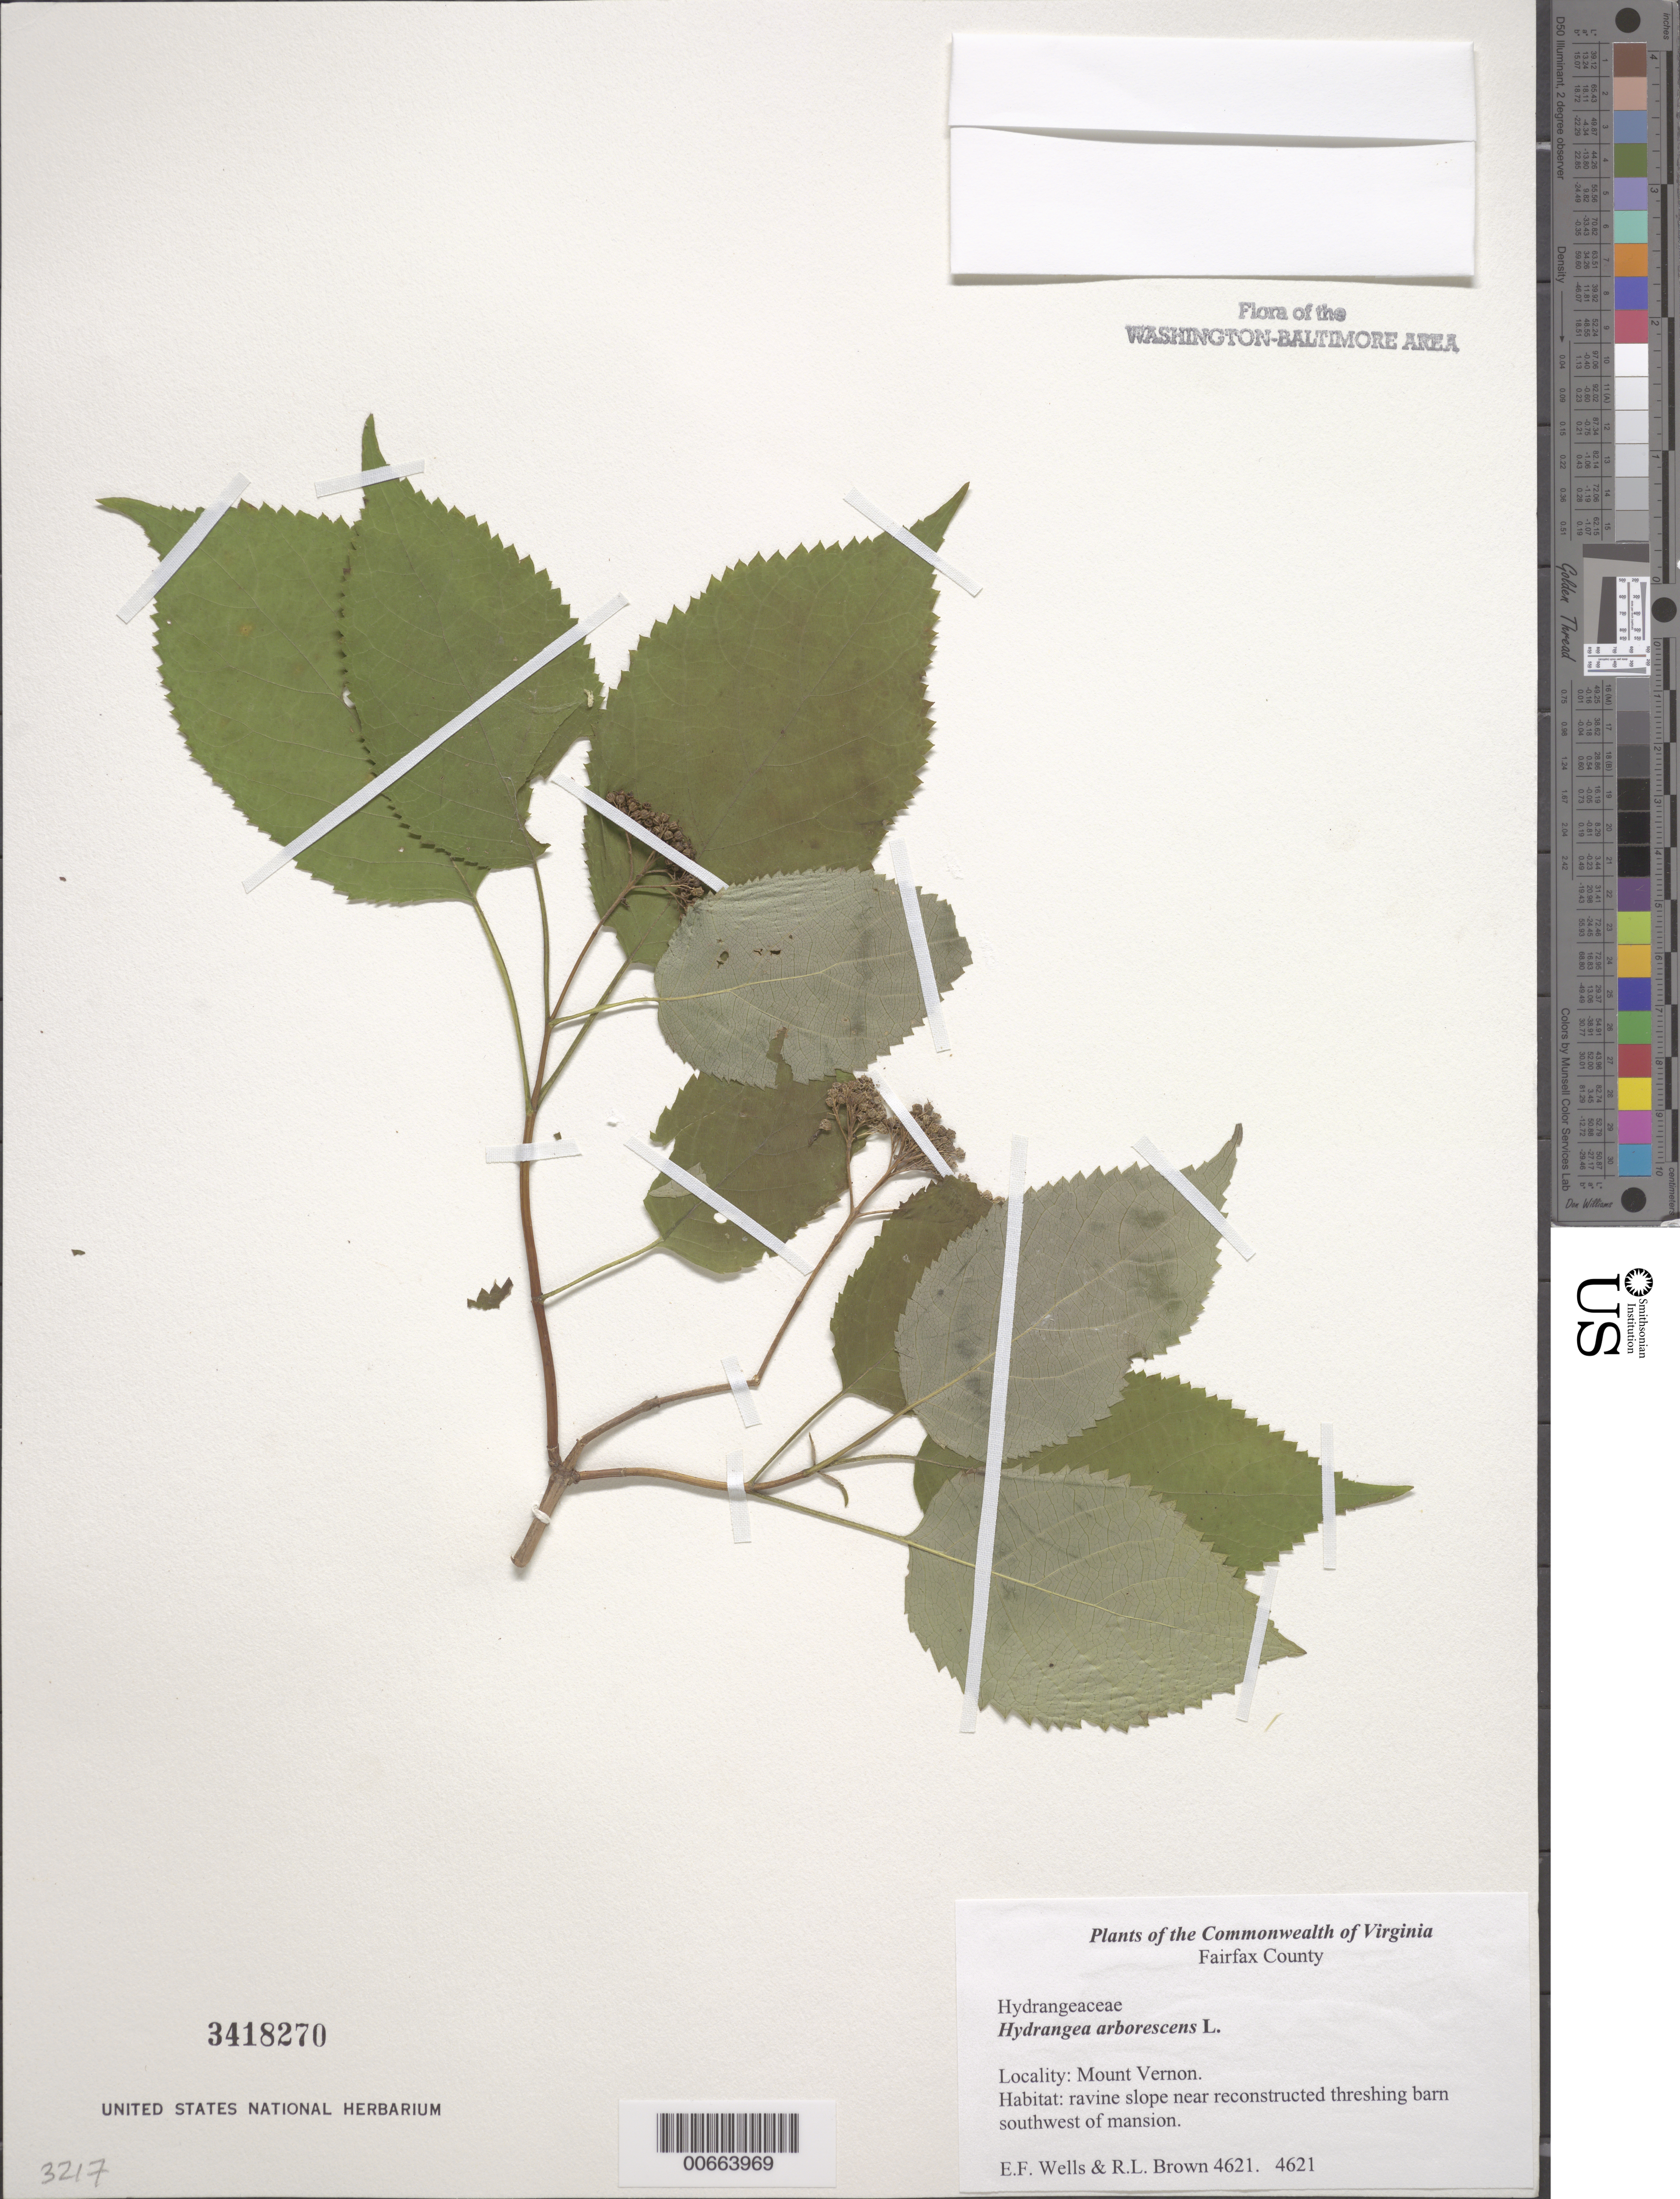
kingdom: Plantae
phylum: Tracheophyta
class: Magnoliopsida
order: Cornales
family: Hydrangeaceae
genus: Hydrangea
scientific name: Hydrangea arborescens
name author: L.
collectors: E. F. Wells & R. L. Brown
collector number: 4621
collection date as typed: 28 Sep 1997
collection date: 1997-09-28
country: United States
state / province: Virginia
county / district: Fairfax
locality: Mount Vernon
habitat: ravine slope near reconstructed threshing barn southwest of mansion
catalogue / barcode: US 3418270